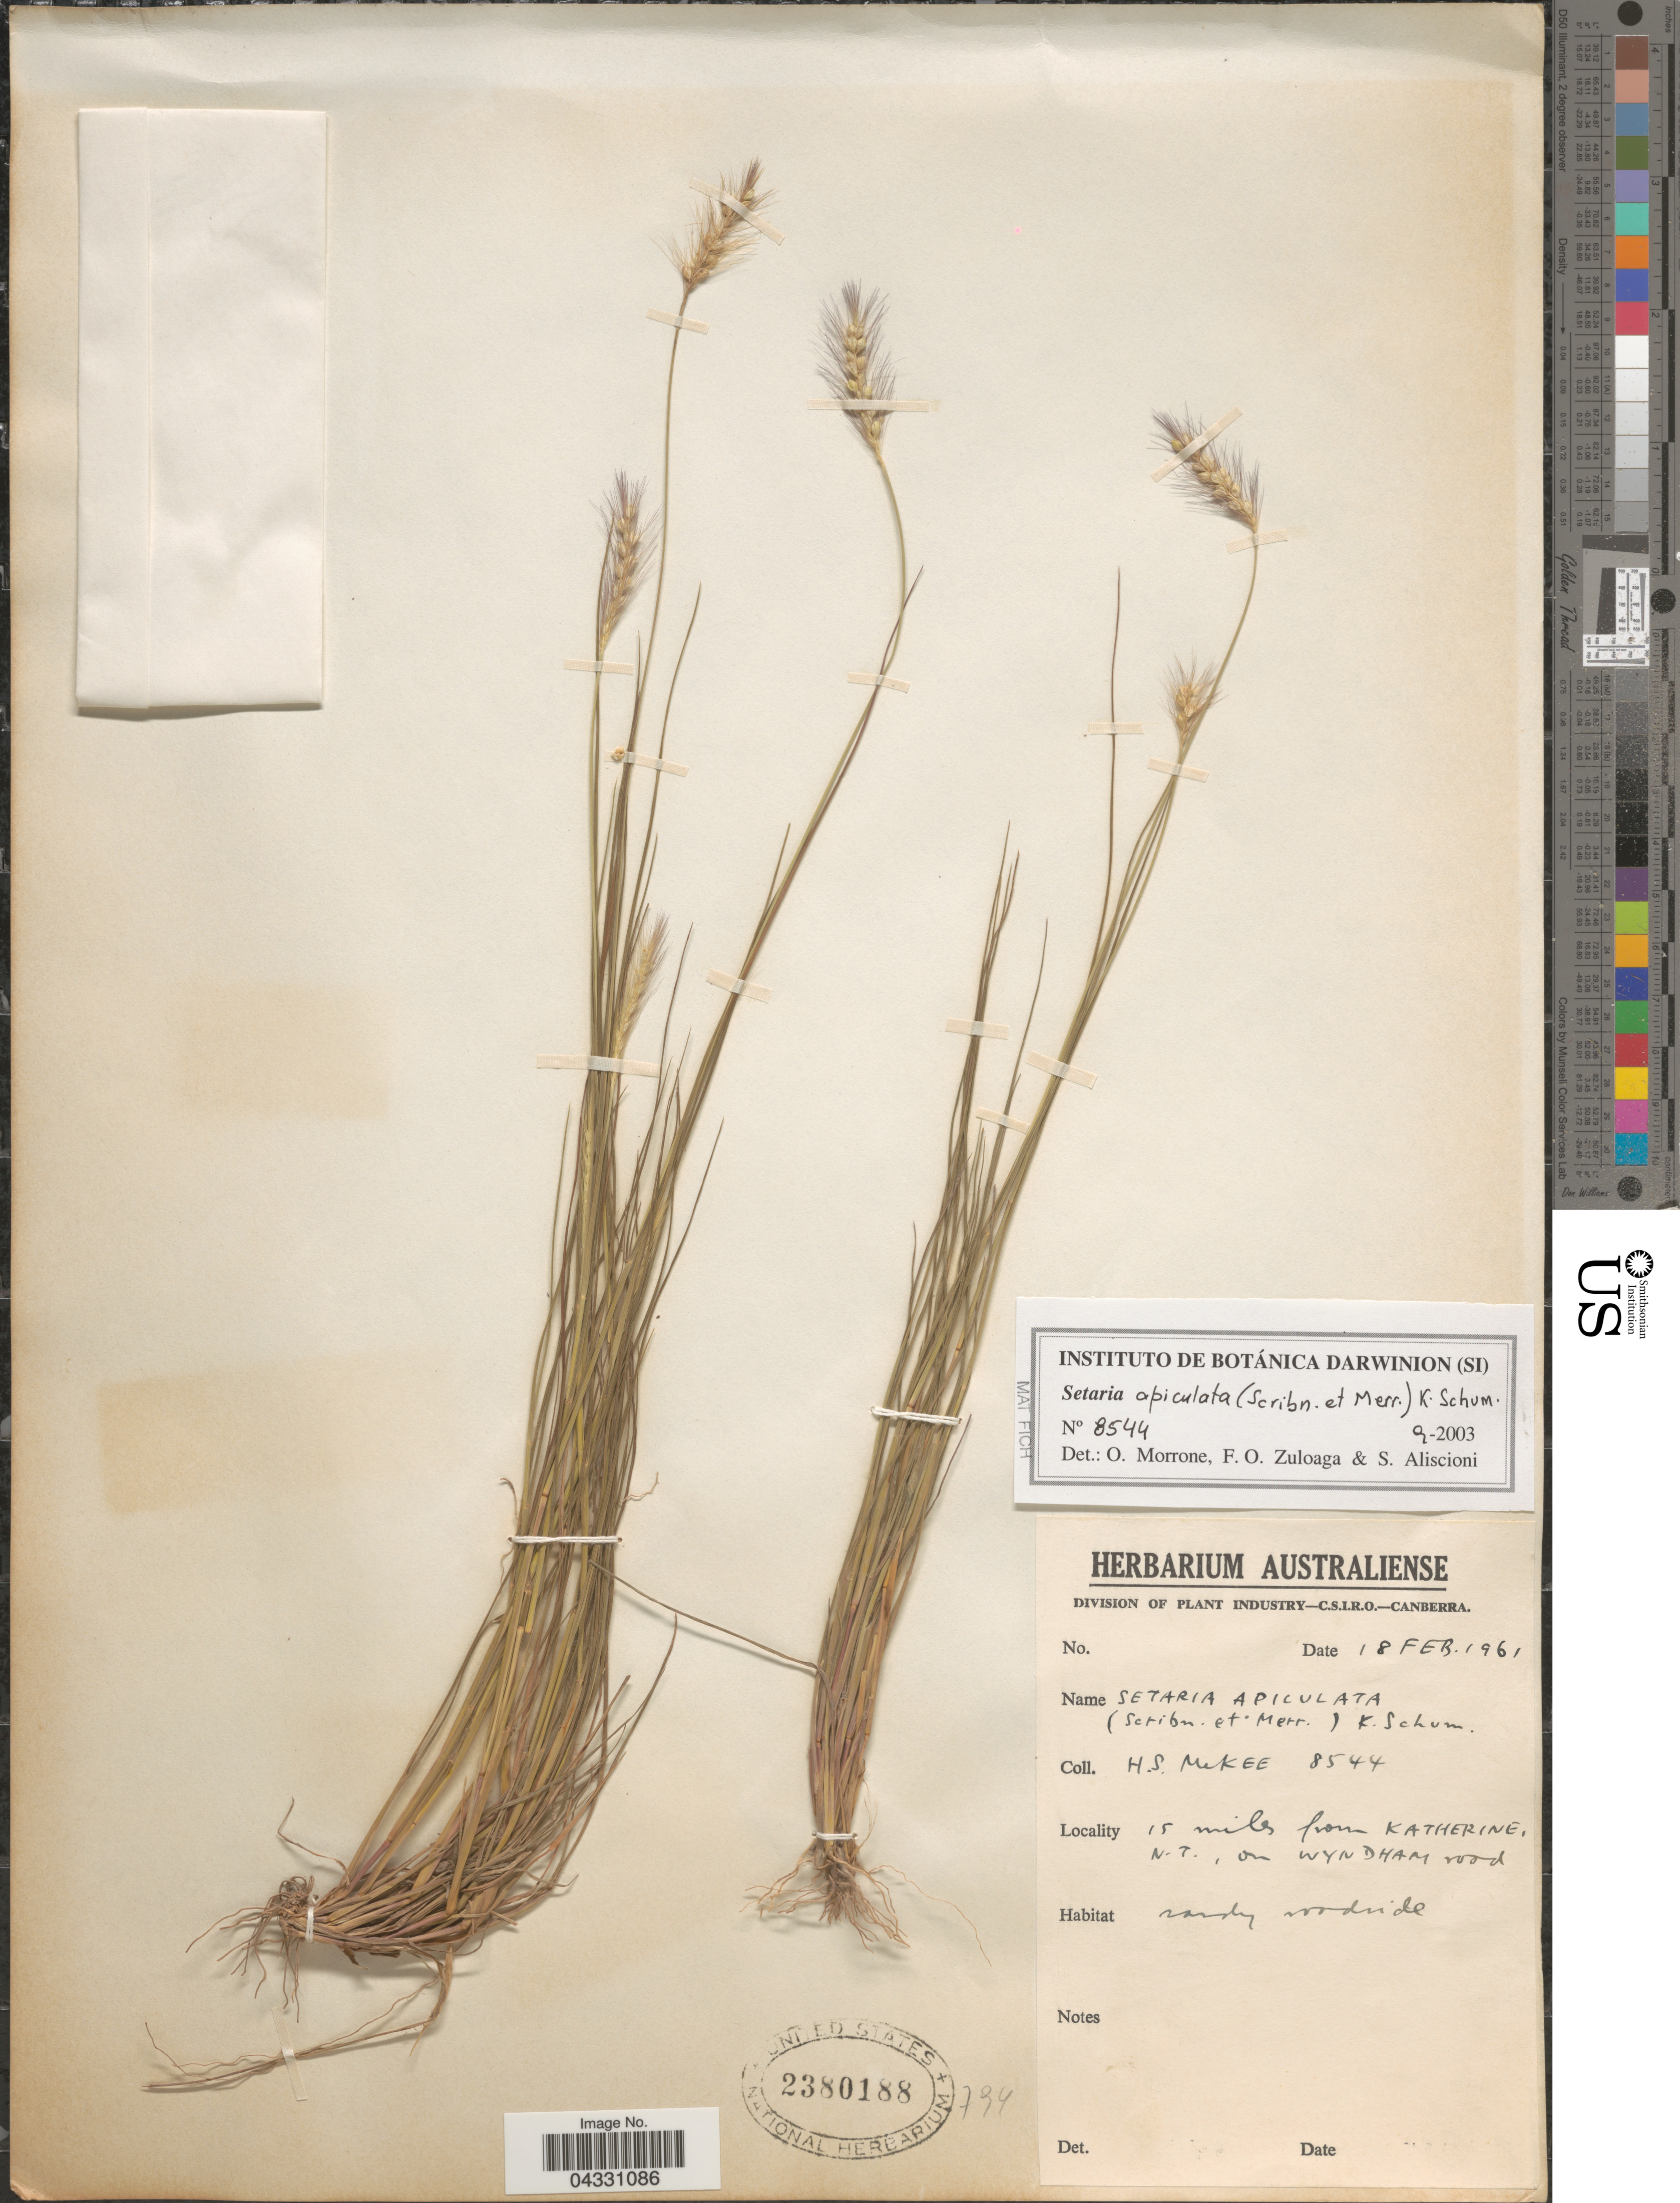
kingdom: Plantae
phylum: Tracheophyta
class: Liliopsida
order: Poales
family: Poaceae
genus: Setaria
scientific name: Setaria apiculata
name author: (Scribn. & Merr.) K. Schum.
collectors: H. S. McKee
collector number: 8544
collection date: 1961-02-18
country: Australia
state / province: Northern Territory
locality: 15 miles from Katherine, on Wyndham road.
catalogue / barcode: US 2380188